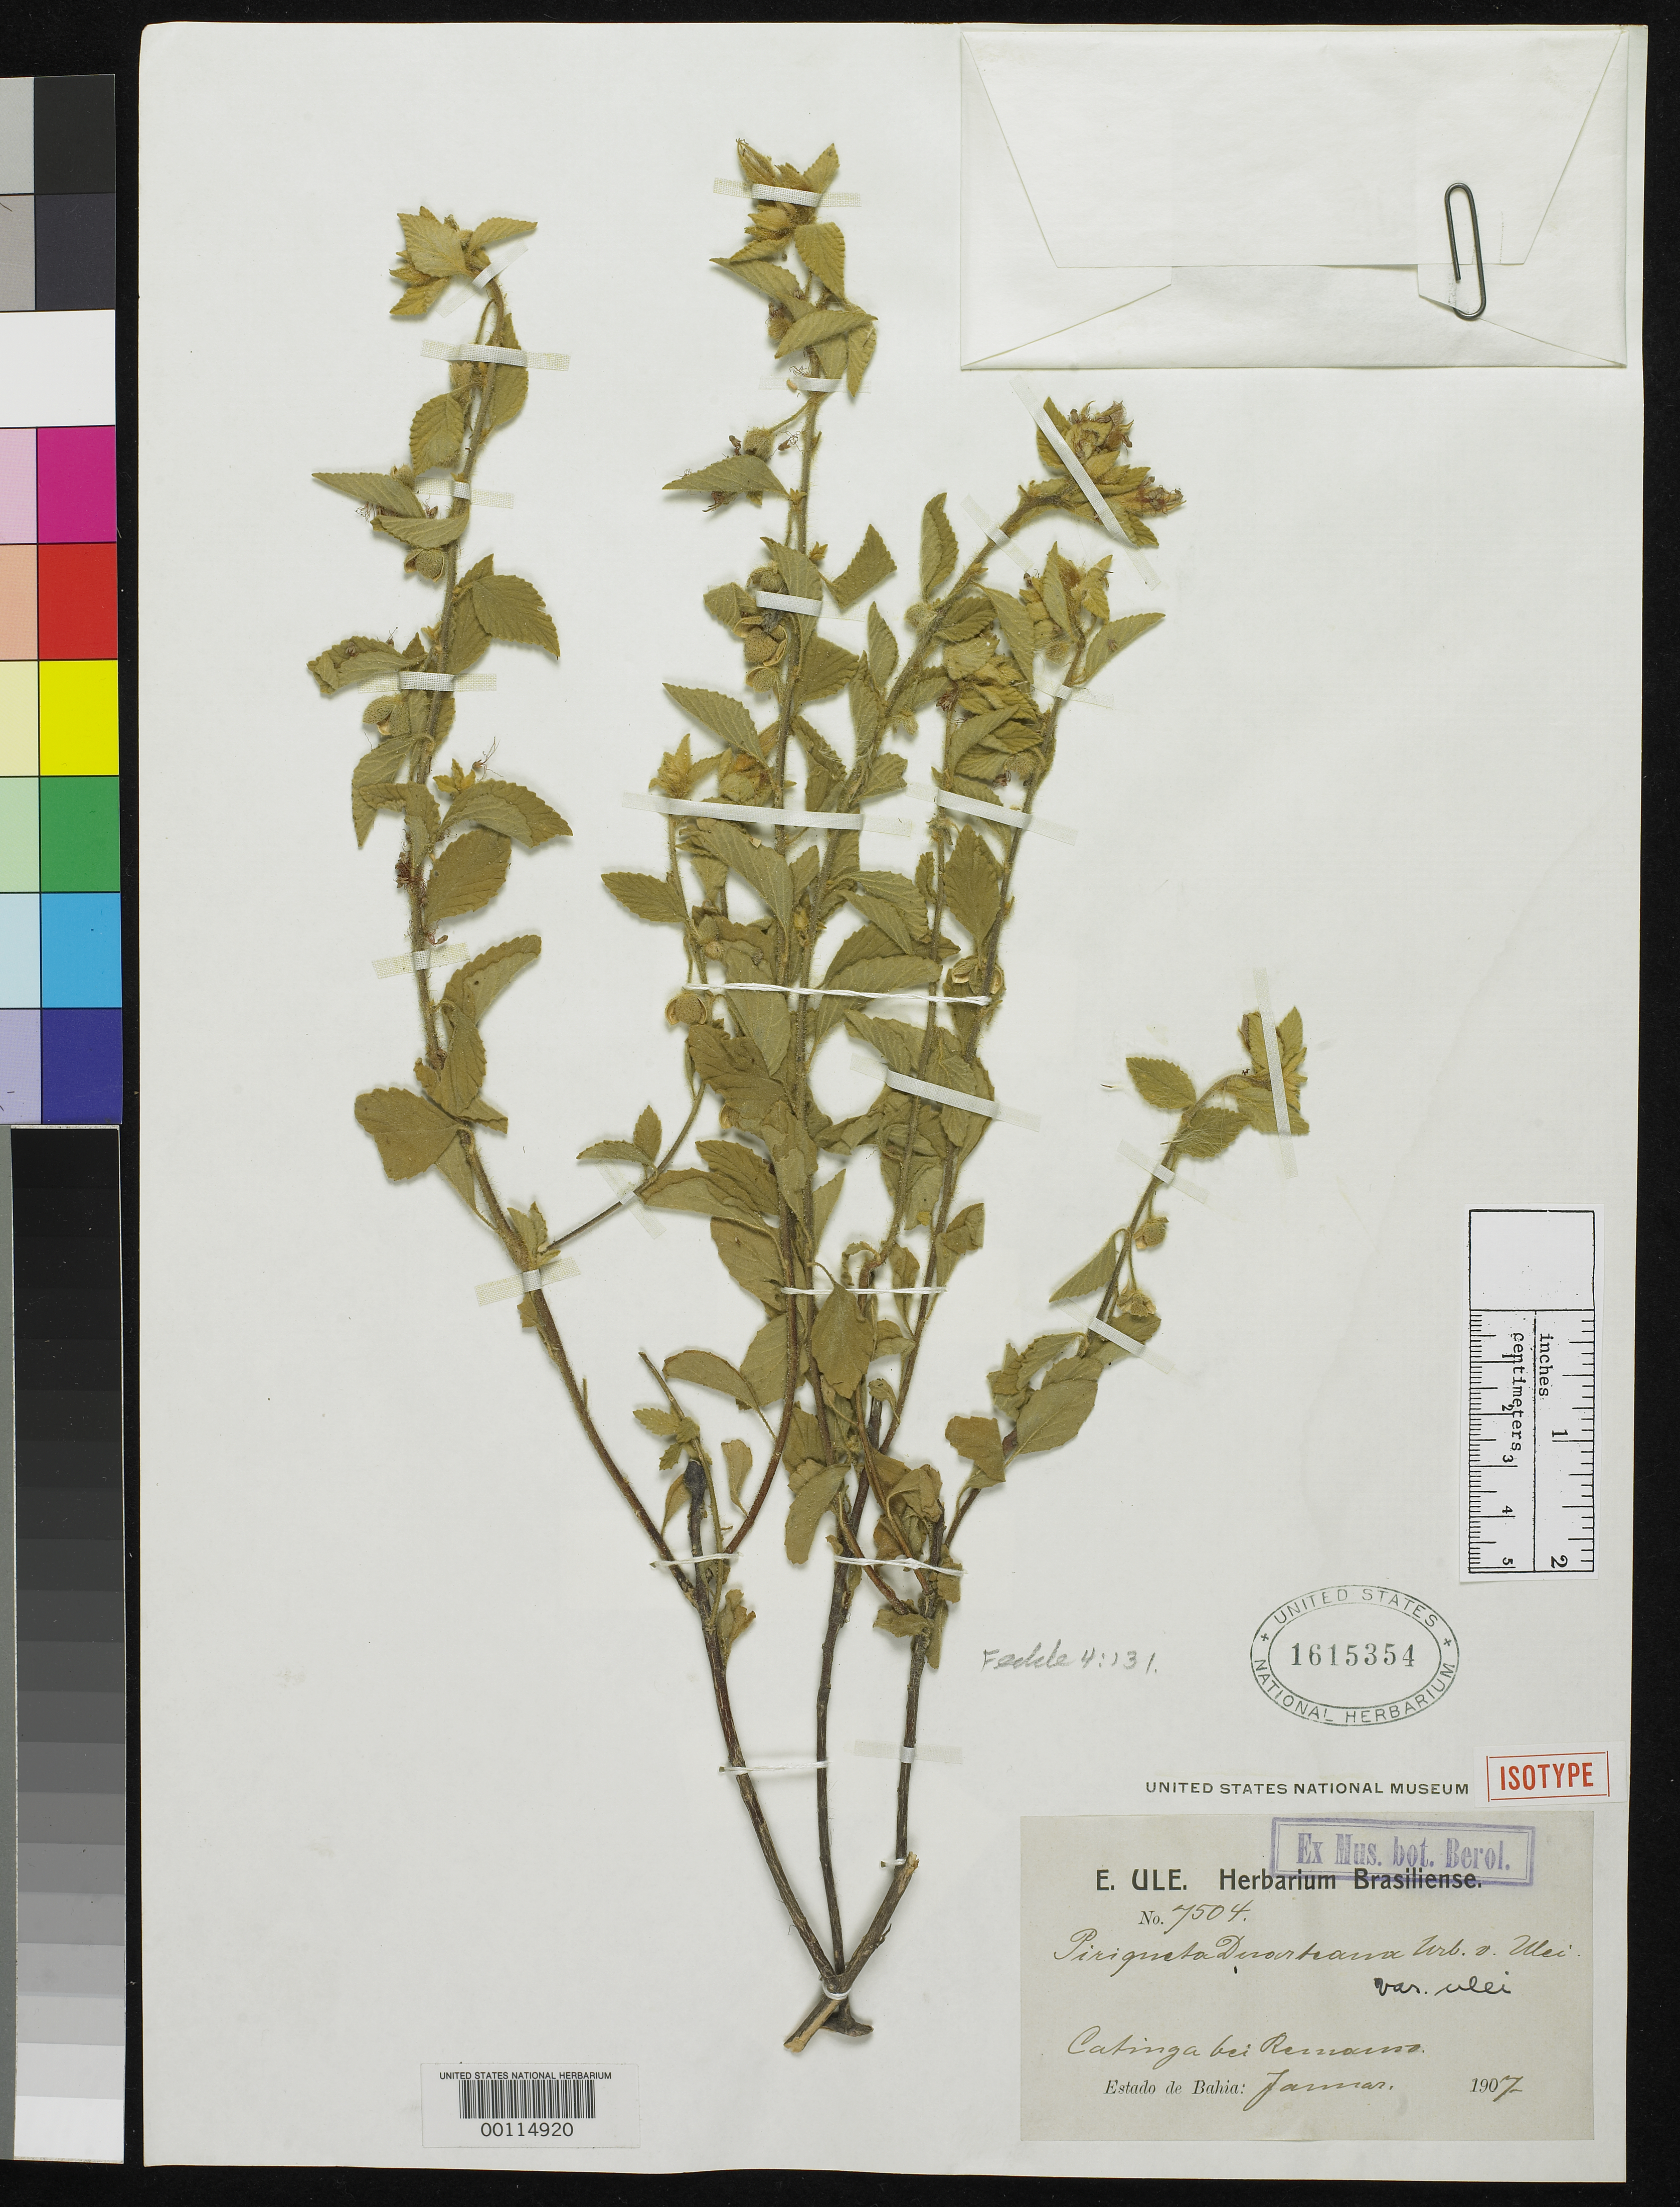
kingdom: Plantae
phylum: Tracheophyta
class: Magnoliopsida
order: Malpighiales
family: Turneraceae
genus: Piriqueta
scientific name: Piriqueta duarteana var. ulei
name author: Urb.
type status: Isotype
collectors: E. H. Ule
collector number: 7504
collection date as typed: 1907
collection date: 1907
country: Brazil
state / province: Bahia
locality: North of Esplanda city on road to Jaquera.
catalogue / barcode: US 1615354